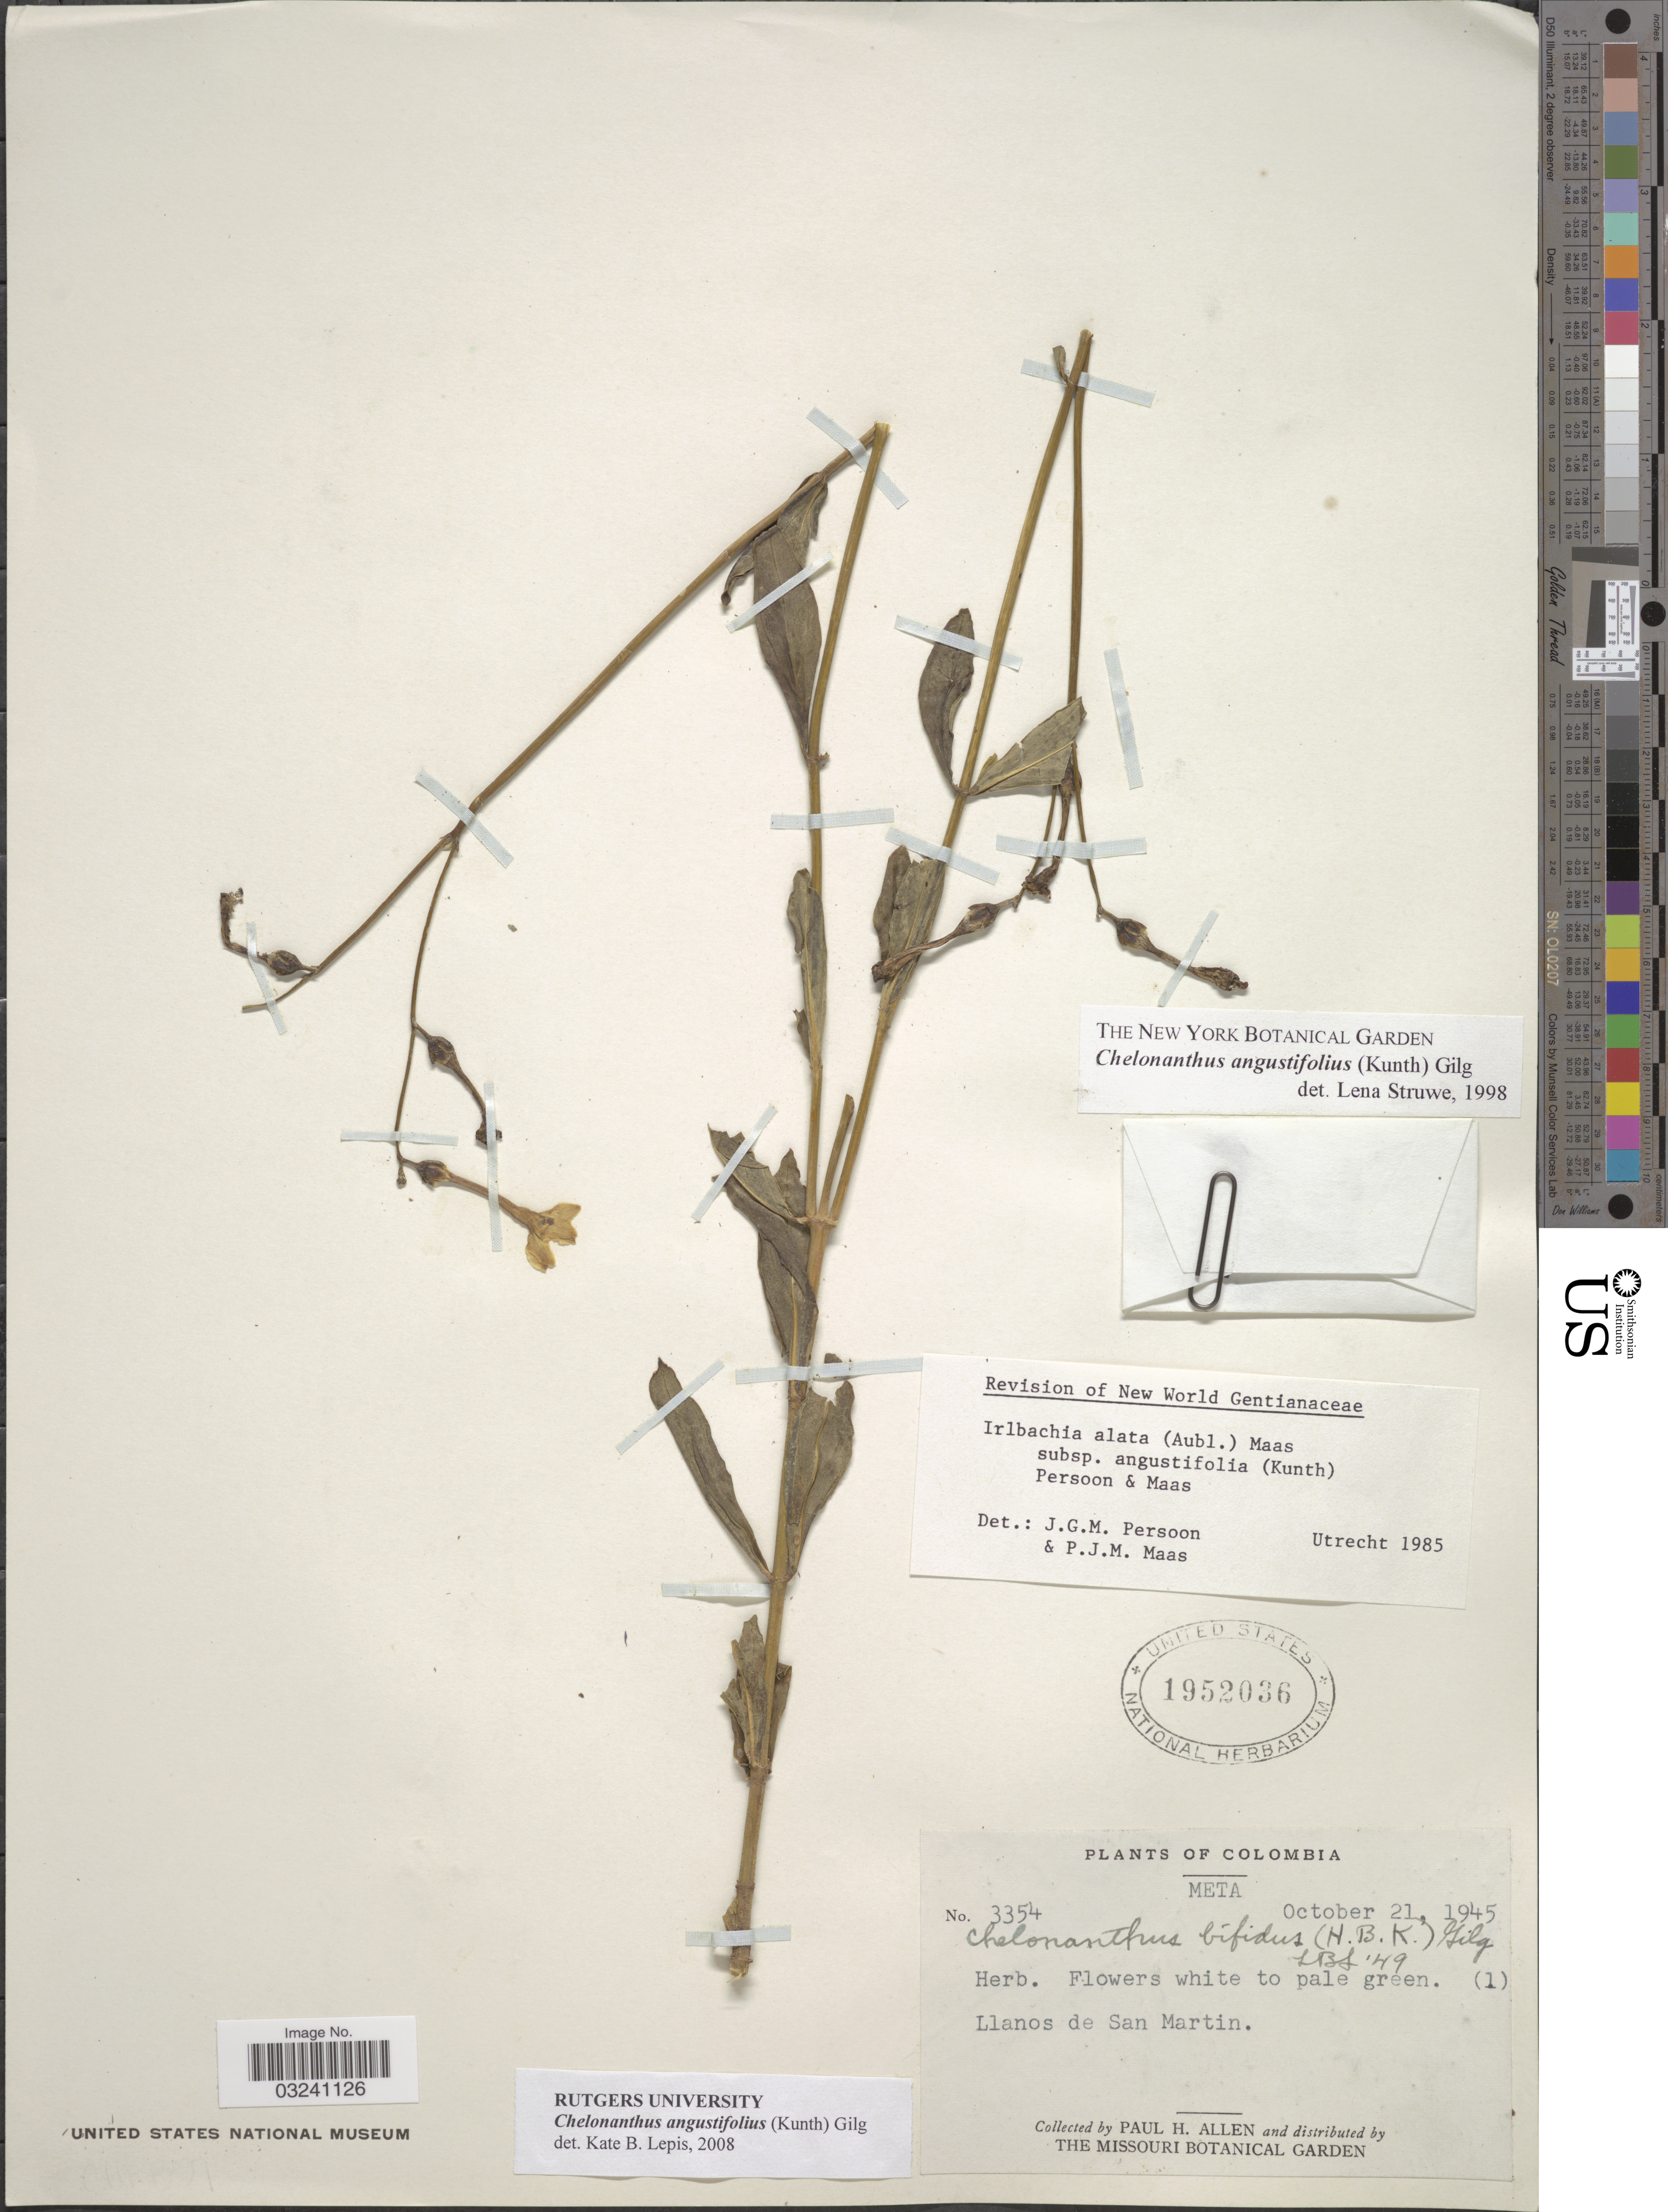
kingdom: Plantae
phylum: Tracheophyta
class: Magnoliopsida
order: Gentianales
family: Gentianaceae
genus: Chelonanthus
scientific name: Chelonanthus angustifolius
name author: (Kunth) Gilg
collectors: P. H. Allen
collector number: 3354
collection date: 1945-10-21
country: Colombia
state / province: Meta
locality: Llanos de San Martin.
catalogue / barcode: US 1952036